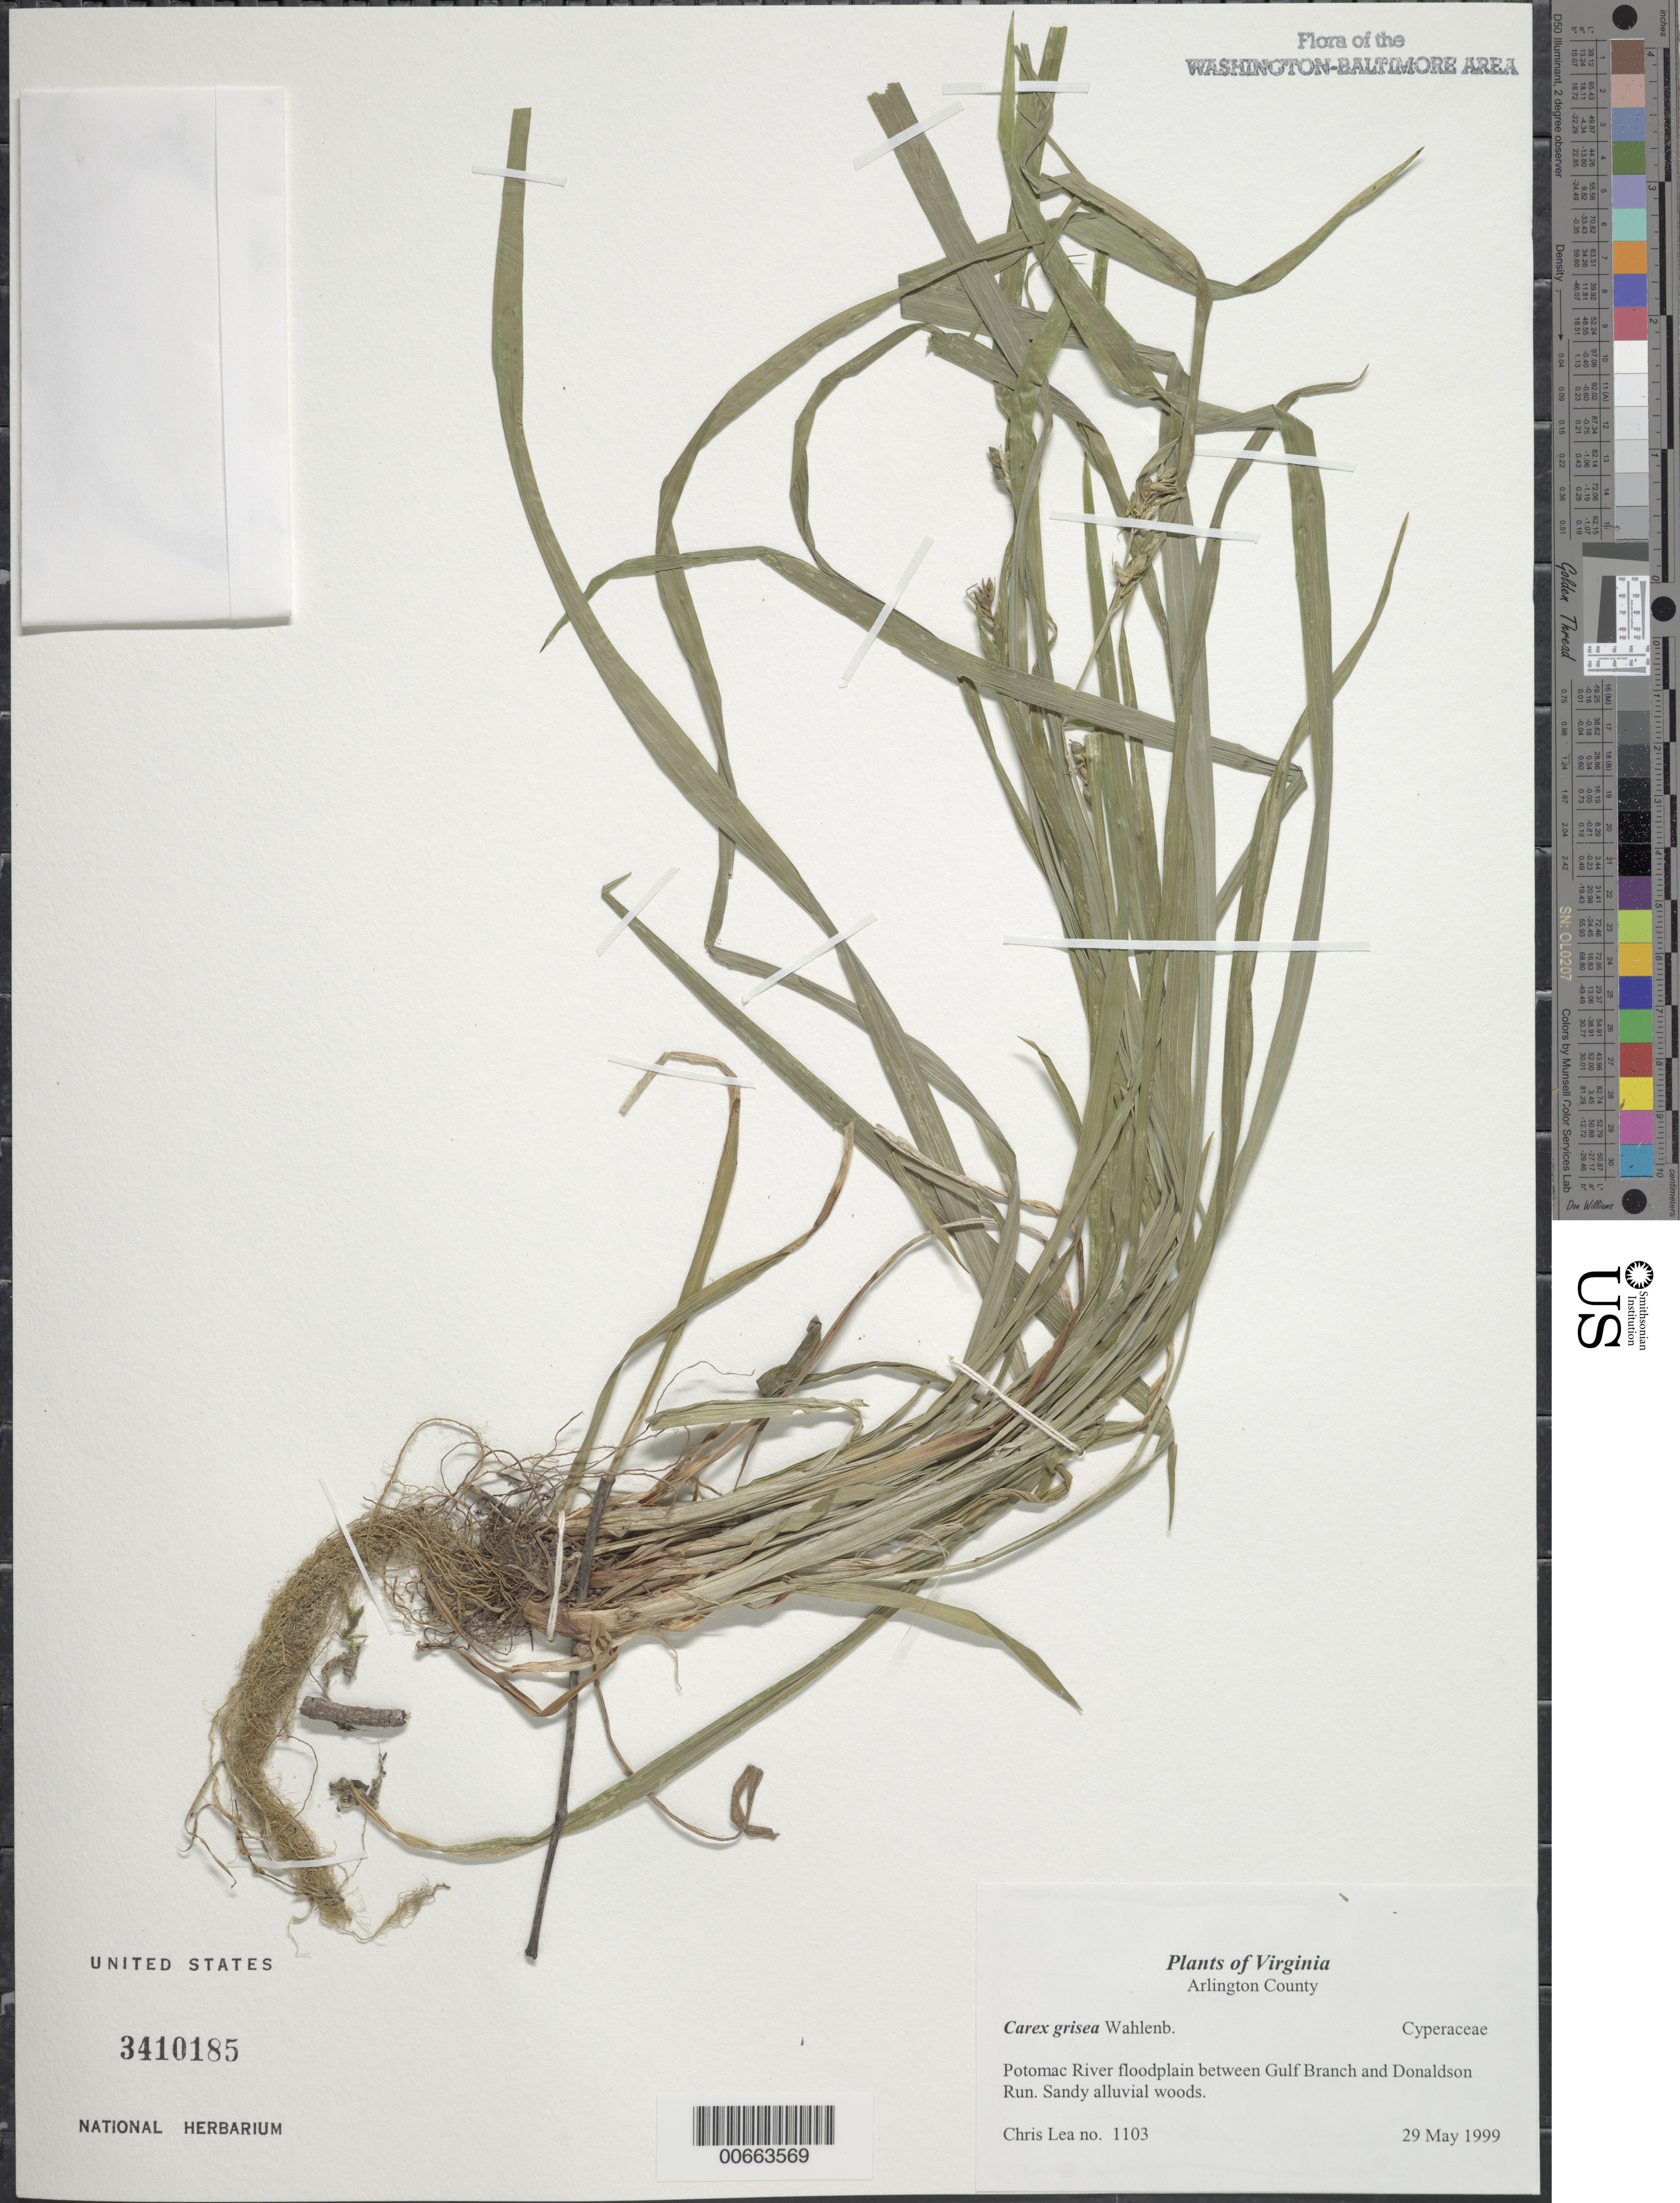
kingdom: Plantae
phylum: Tracheophyta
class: Liliopsida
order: Poales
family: Cyperaceae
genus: Carex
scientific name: Carex grisea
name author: Wahlenb.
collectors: C. Lea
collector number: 1103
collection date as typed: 29 May 1999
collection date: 1999-05-29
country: United States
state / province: Virginia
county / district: Arlington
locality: Potomac River floodplain between Gulf Branch and Donaldson Run.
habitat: Sandy alluvial woods.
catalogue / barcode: US 3410185